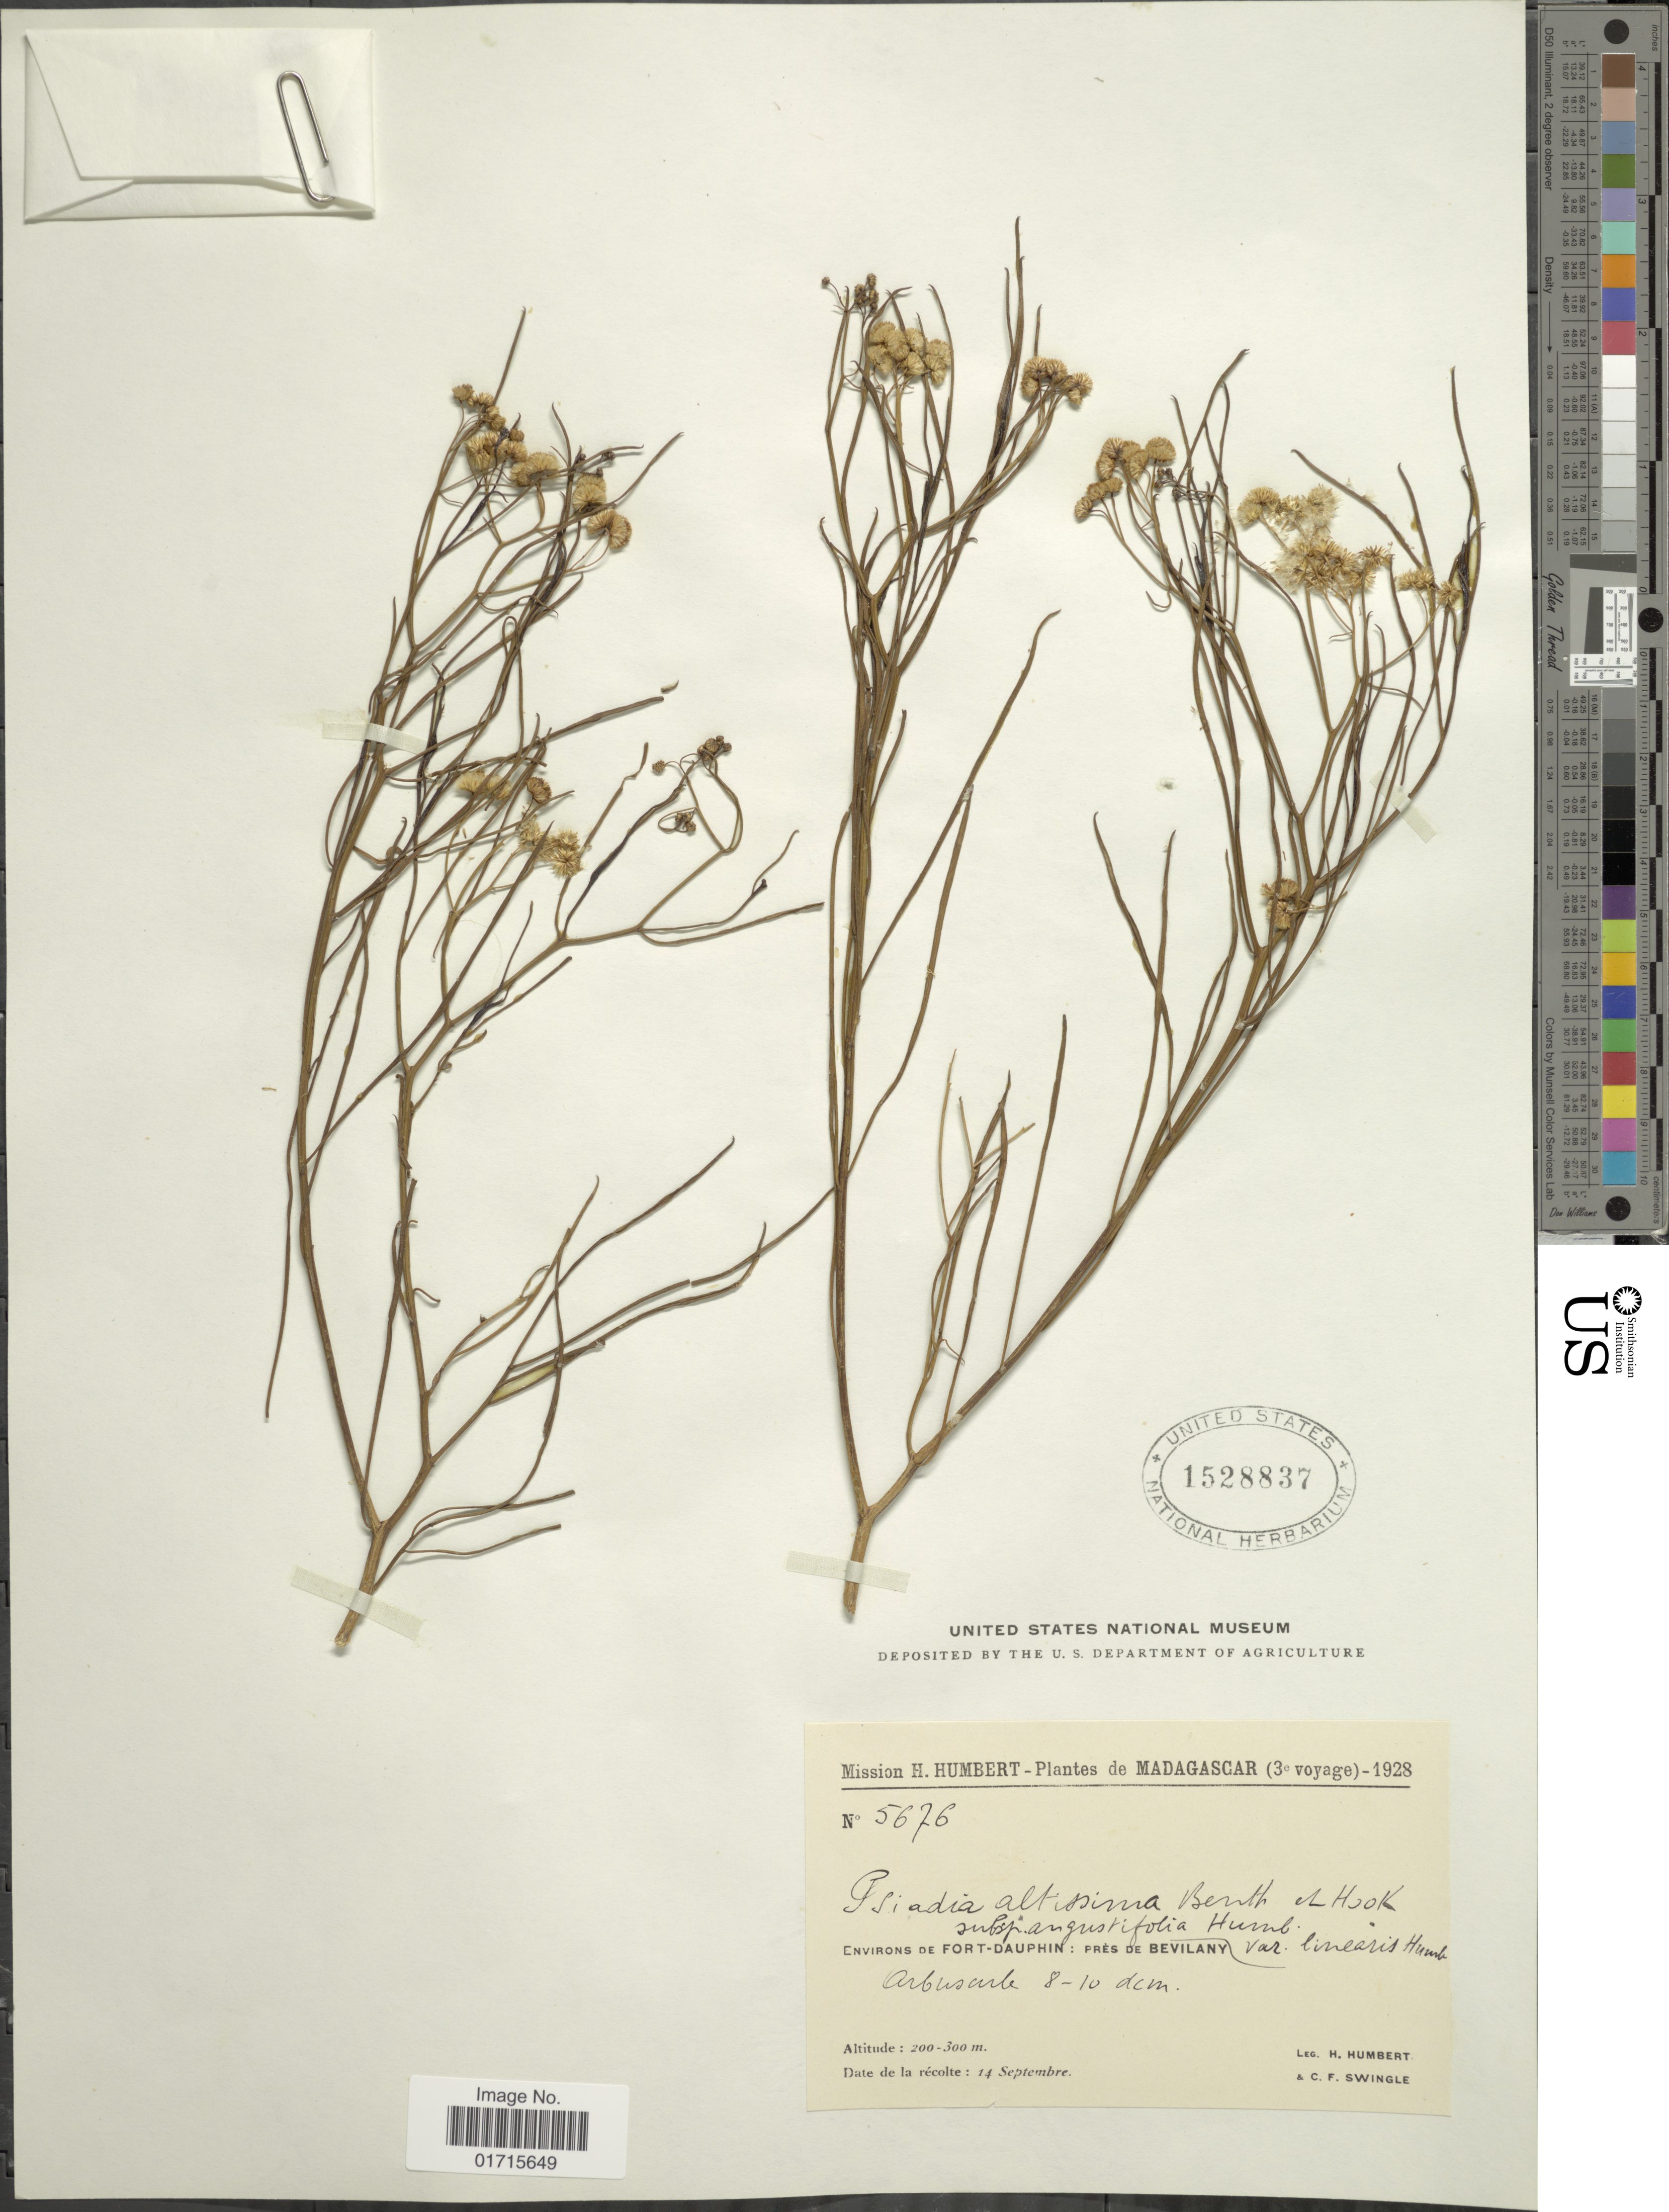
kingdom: Plantae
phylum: Tracheophyta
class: Magnoliopsida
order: Asterales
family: Asteraceae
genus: Psiadia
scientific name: Psiadia altissima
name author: Benth.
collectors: H. Humbert & C. Swingle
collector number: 5676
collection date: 1928-09-14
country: Madagascar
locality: Environs de Fort-Dauphin: Pres de Bevilany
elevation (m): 200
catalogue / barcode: US 1528837